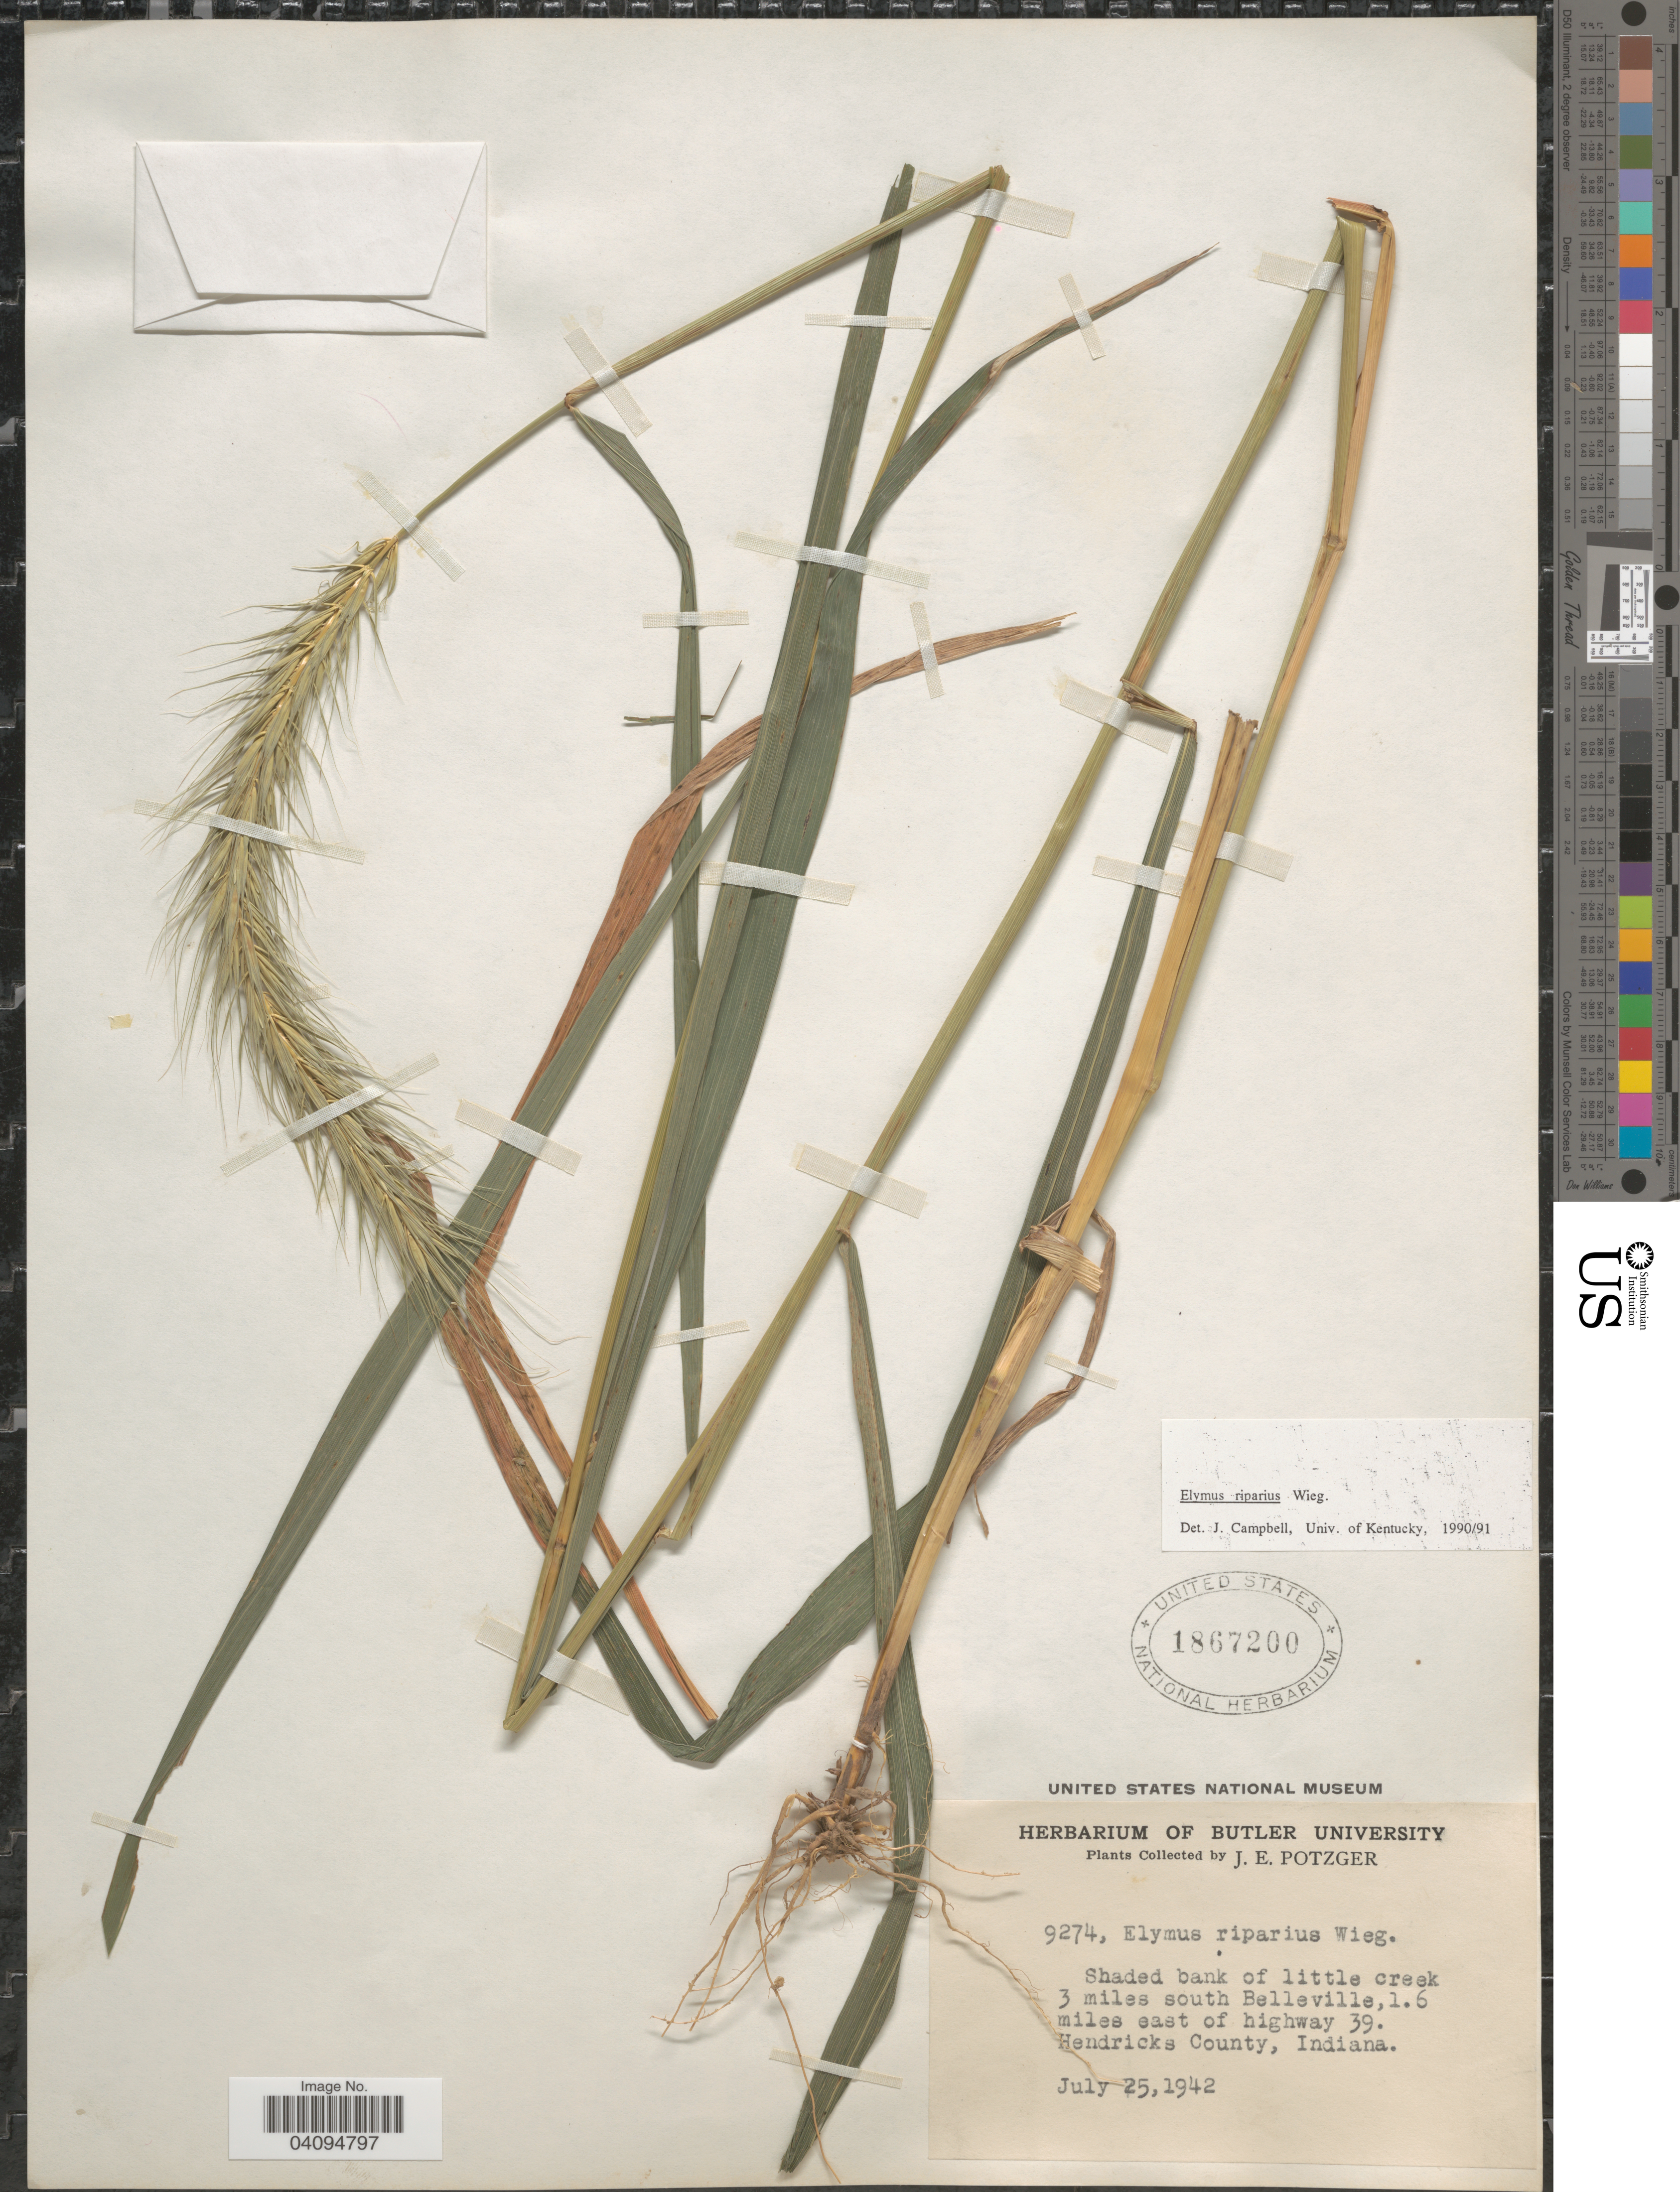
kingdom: Plantae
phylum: Tracheophyta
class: Liliopsida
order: Poales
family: Poaceae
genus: Elymus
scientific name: Elymus riparius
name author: Wiegand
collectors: J. Potzger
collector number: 9274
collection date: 1942-07-25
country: United States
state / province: Indiana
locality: Shaded bank of little creek. 3 miles south Belleville, 1.6 miles east of highway 39. Hendricks County.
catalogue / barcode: US 1867200